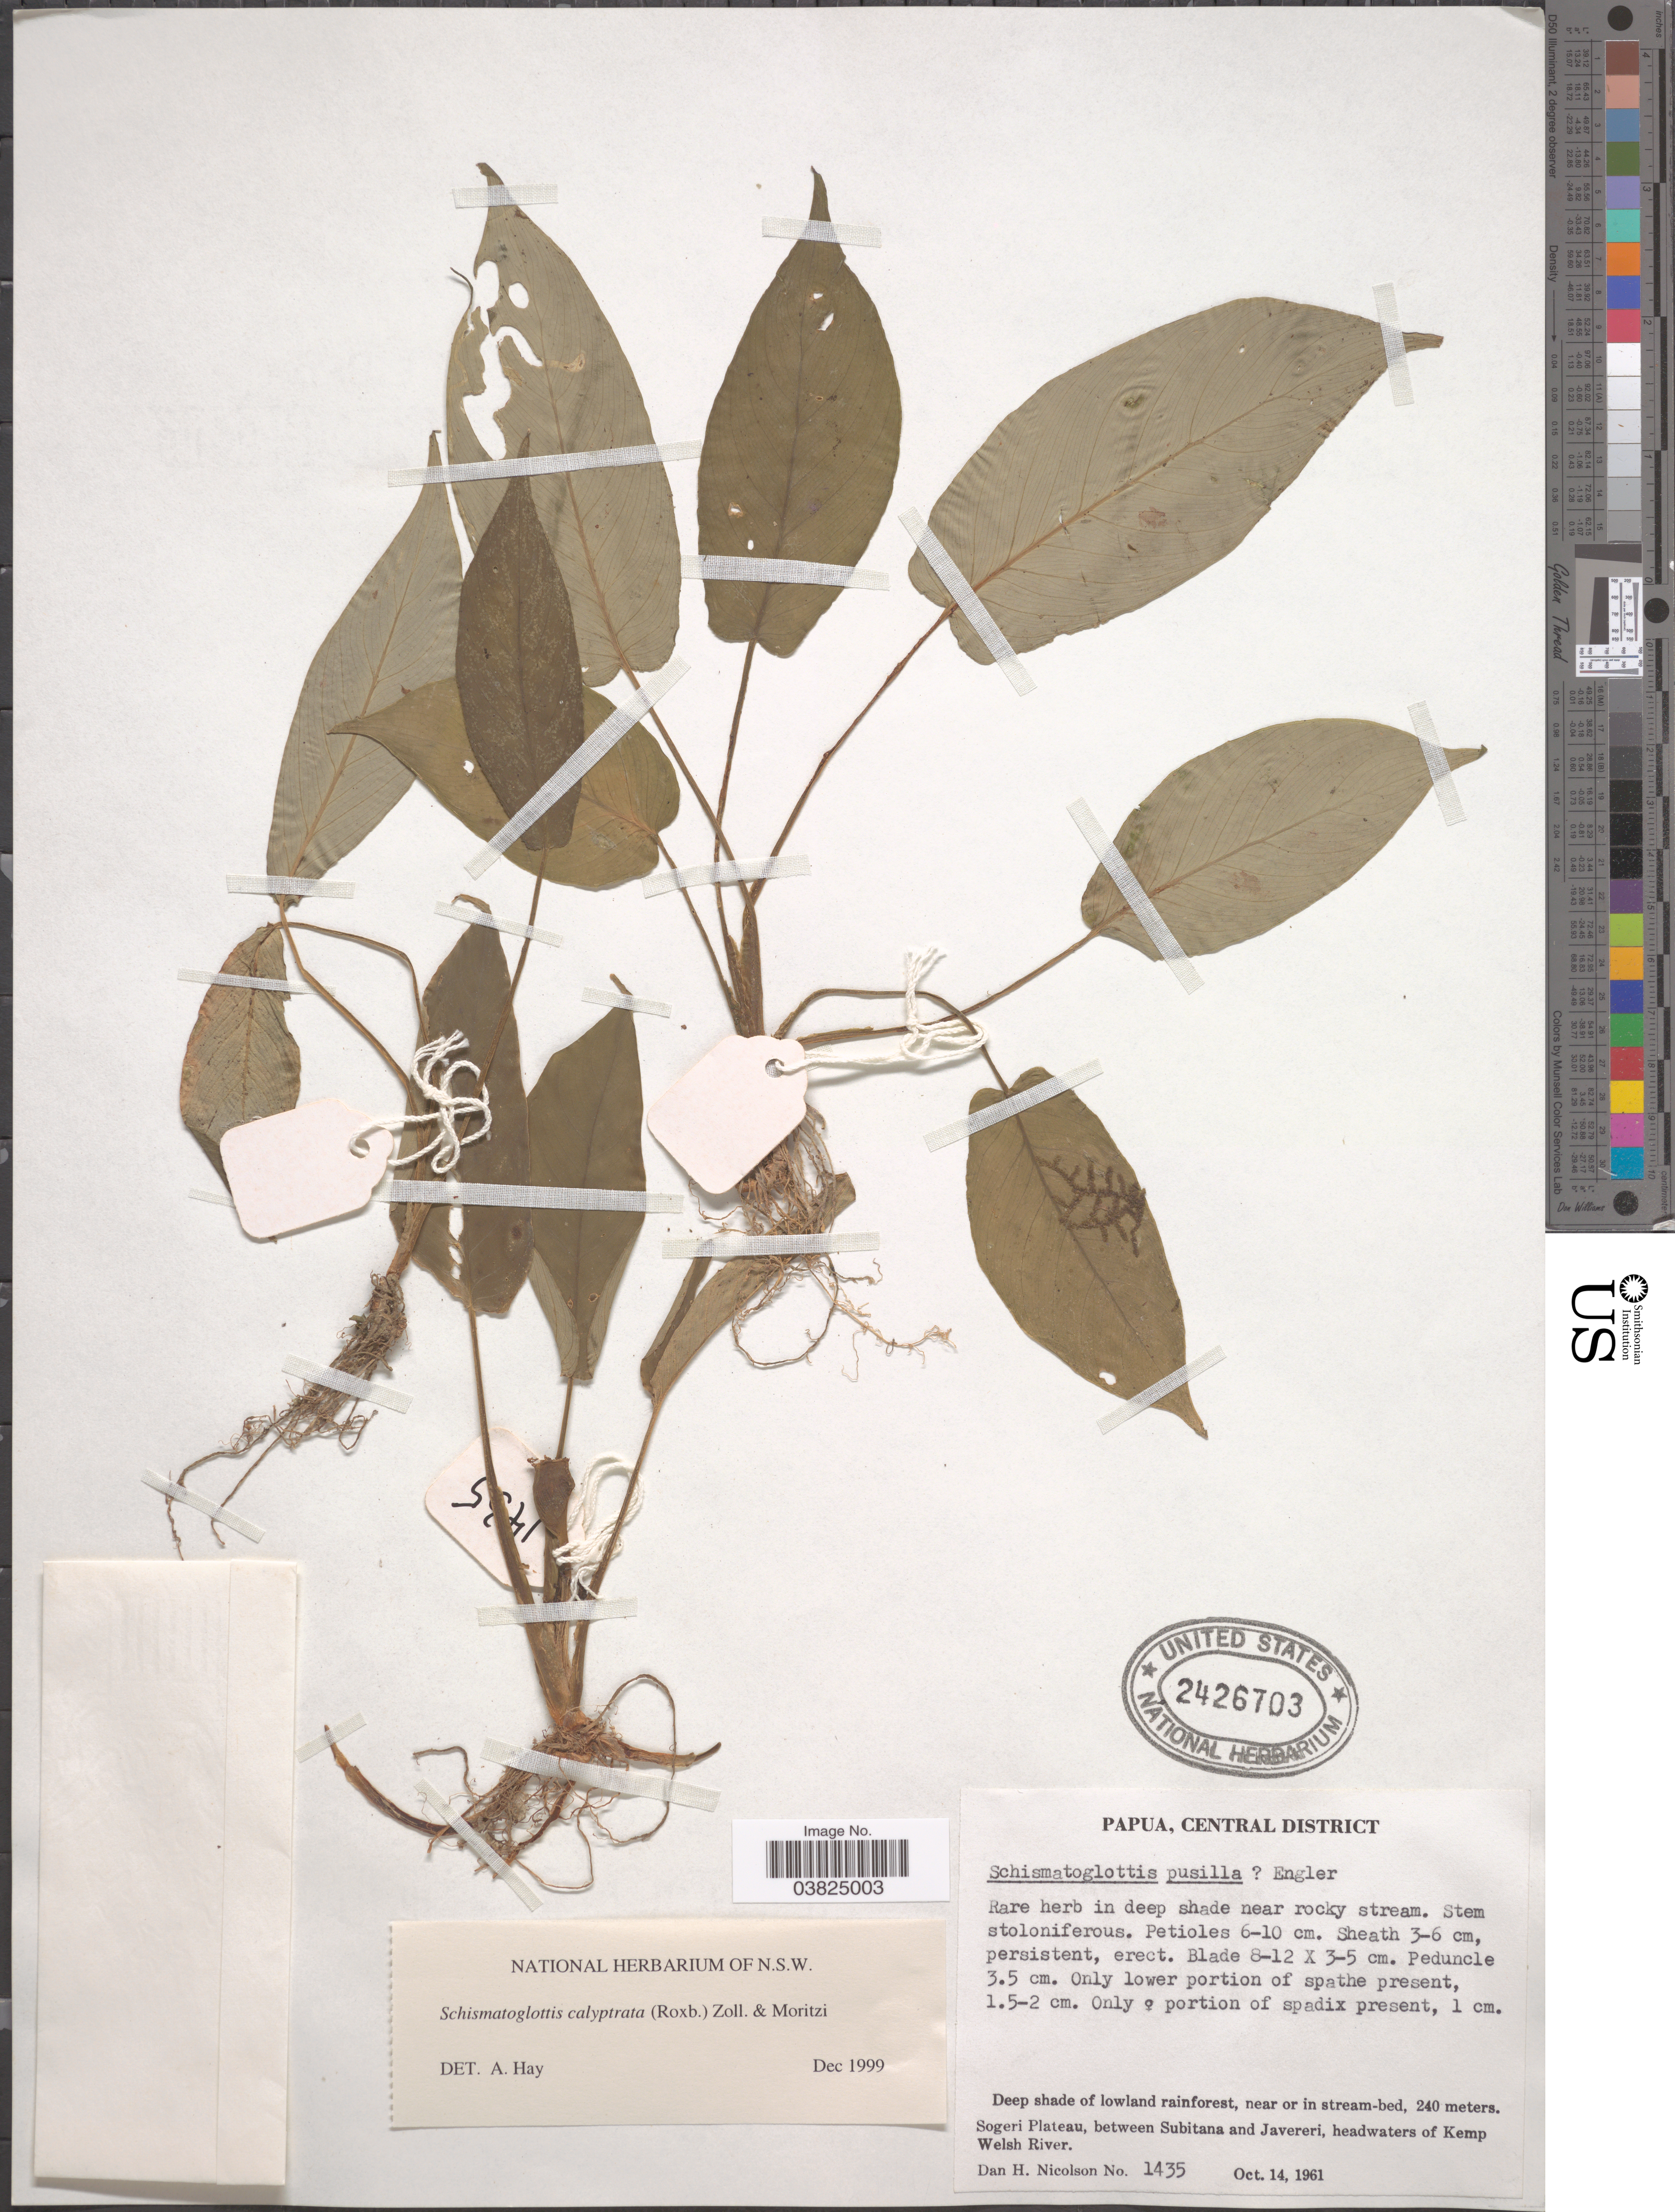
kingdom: Plantae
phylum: Tracheophyta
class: Liliopsida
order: Alismatales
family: Araceae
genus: Schismatoglottis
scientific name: Schismatoglottis calyptrata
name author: Zoll. & Moritzi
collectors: D. H. Nicolson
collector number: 1435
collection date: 1961-10-14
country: Papua New Guinea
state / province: Central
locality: Papua, Central District. Deep shade of lowland rainforest, near or in stream-bed. Sogeri Plateau, between Subitana and Javereri, headwaters of Kemp Welsh River.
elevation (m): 240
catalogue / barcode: US 2426703